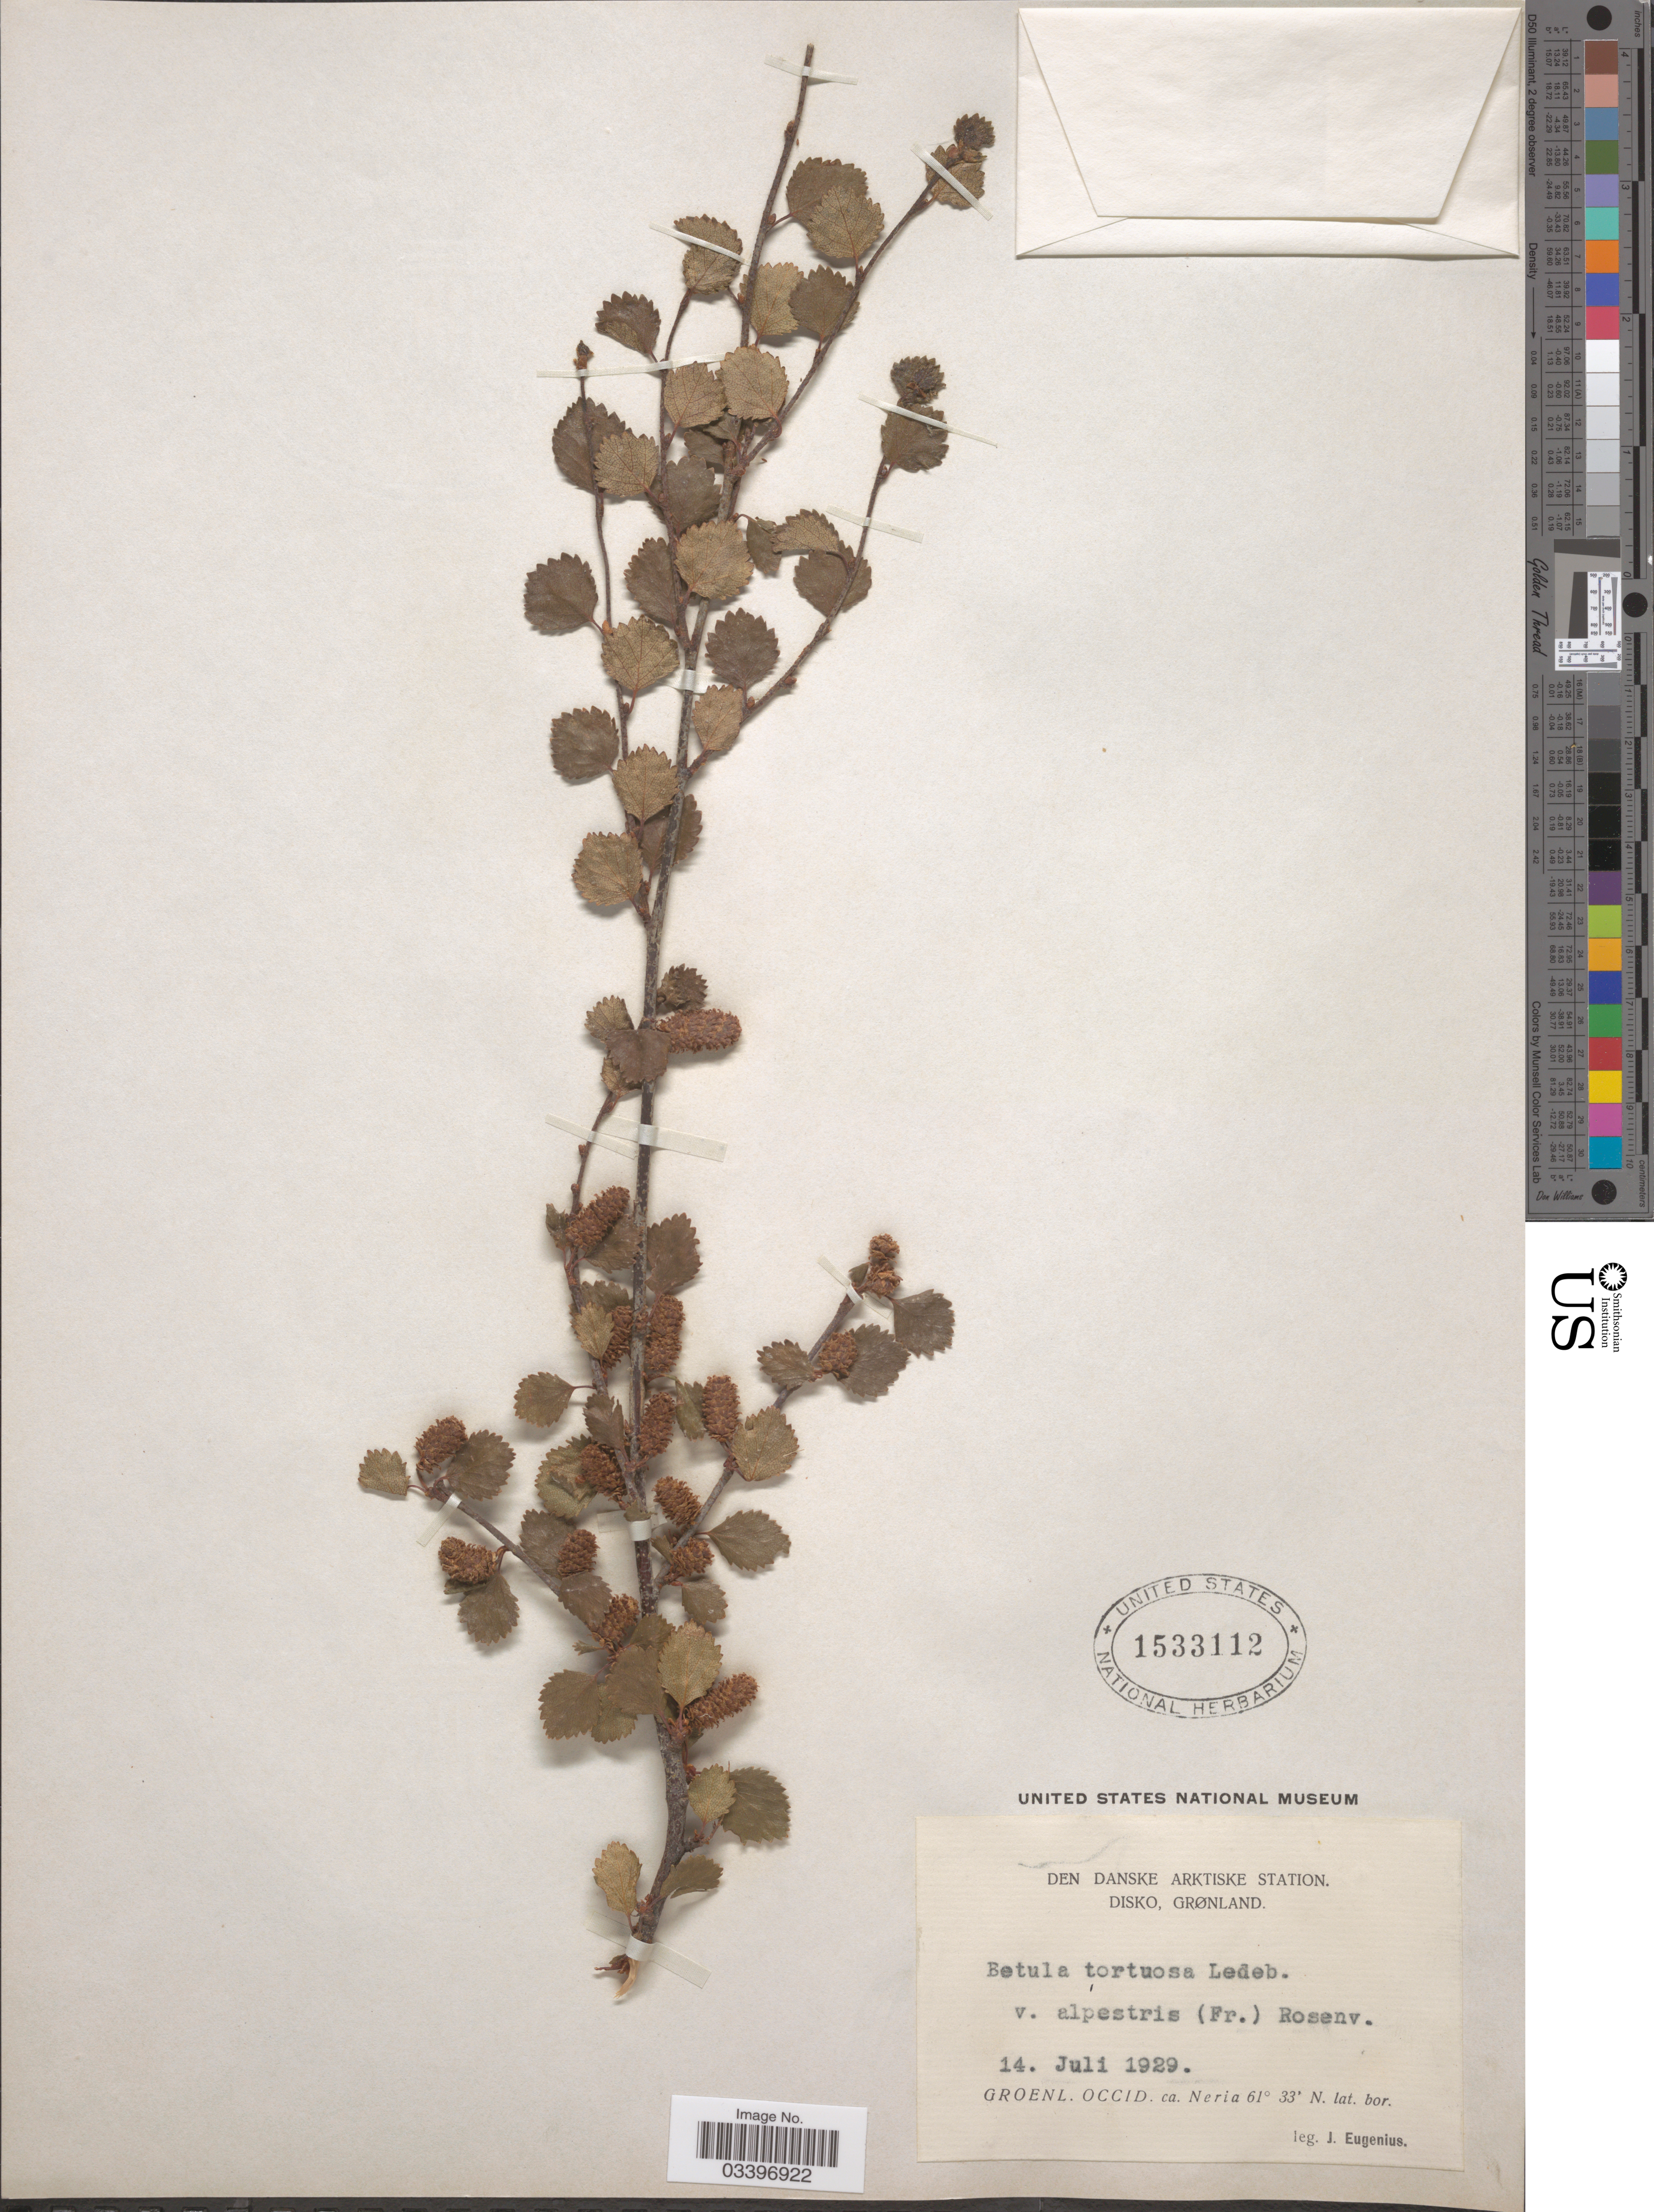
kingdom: Plantae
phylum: Tracheophyta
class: Magnoliopsida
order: Fagales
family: Betulaceae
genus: Betula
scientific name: Betula odorata var. alpestris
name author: (Fr.) Rosenv.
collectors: J. Eugenius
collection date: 1929-07-14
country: Greenland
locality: Groenl. Occid. ca. Neria.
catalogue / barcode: US 1533112